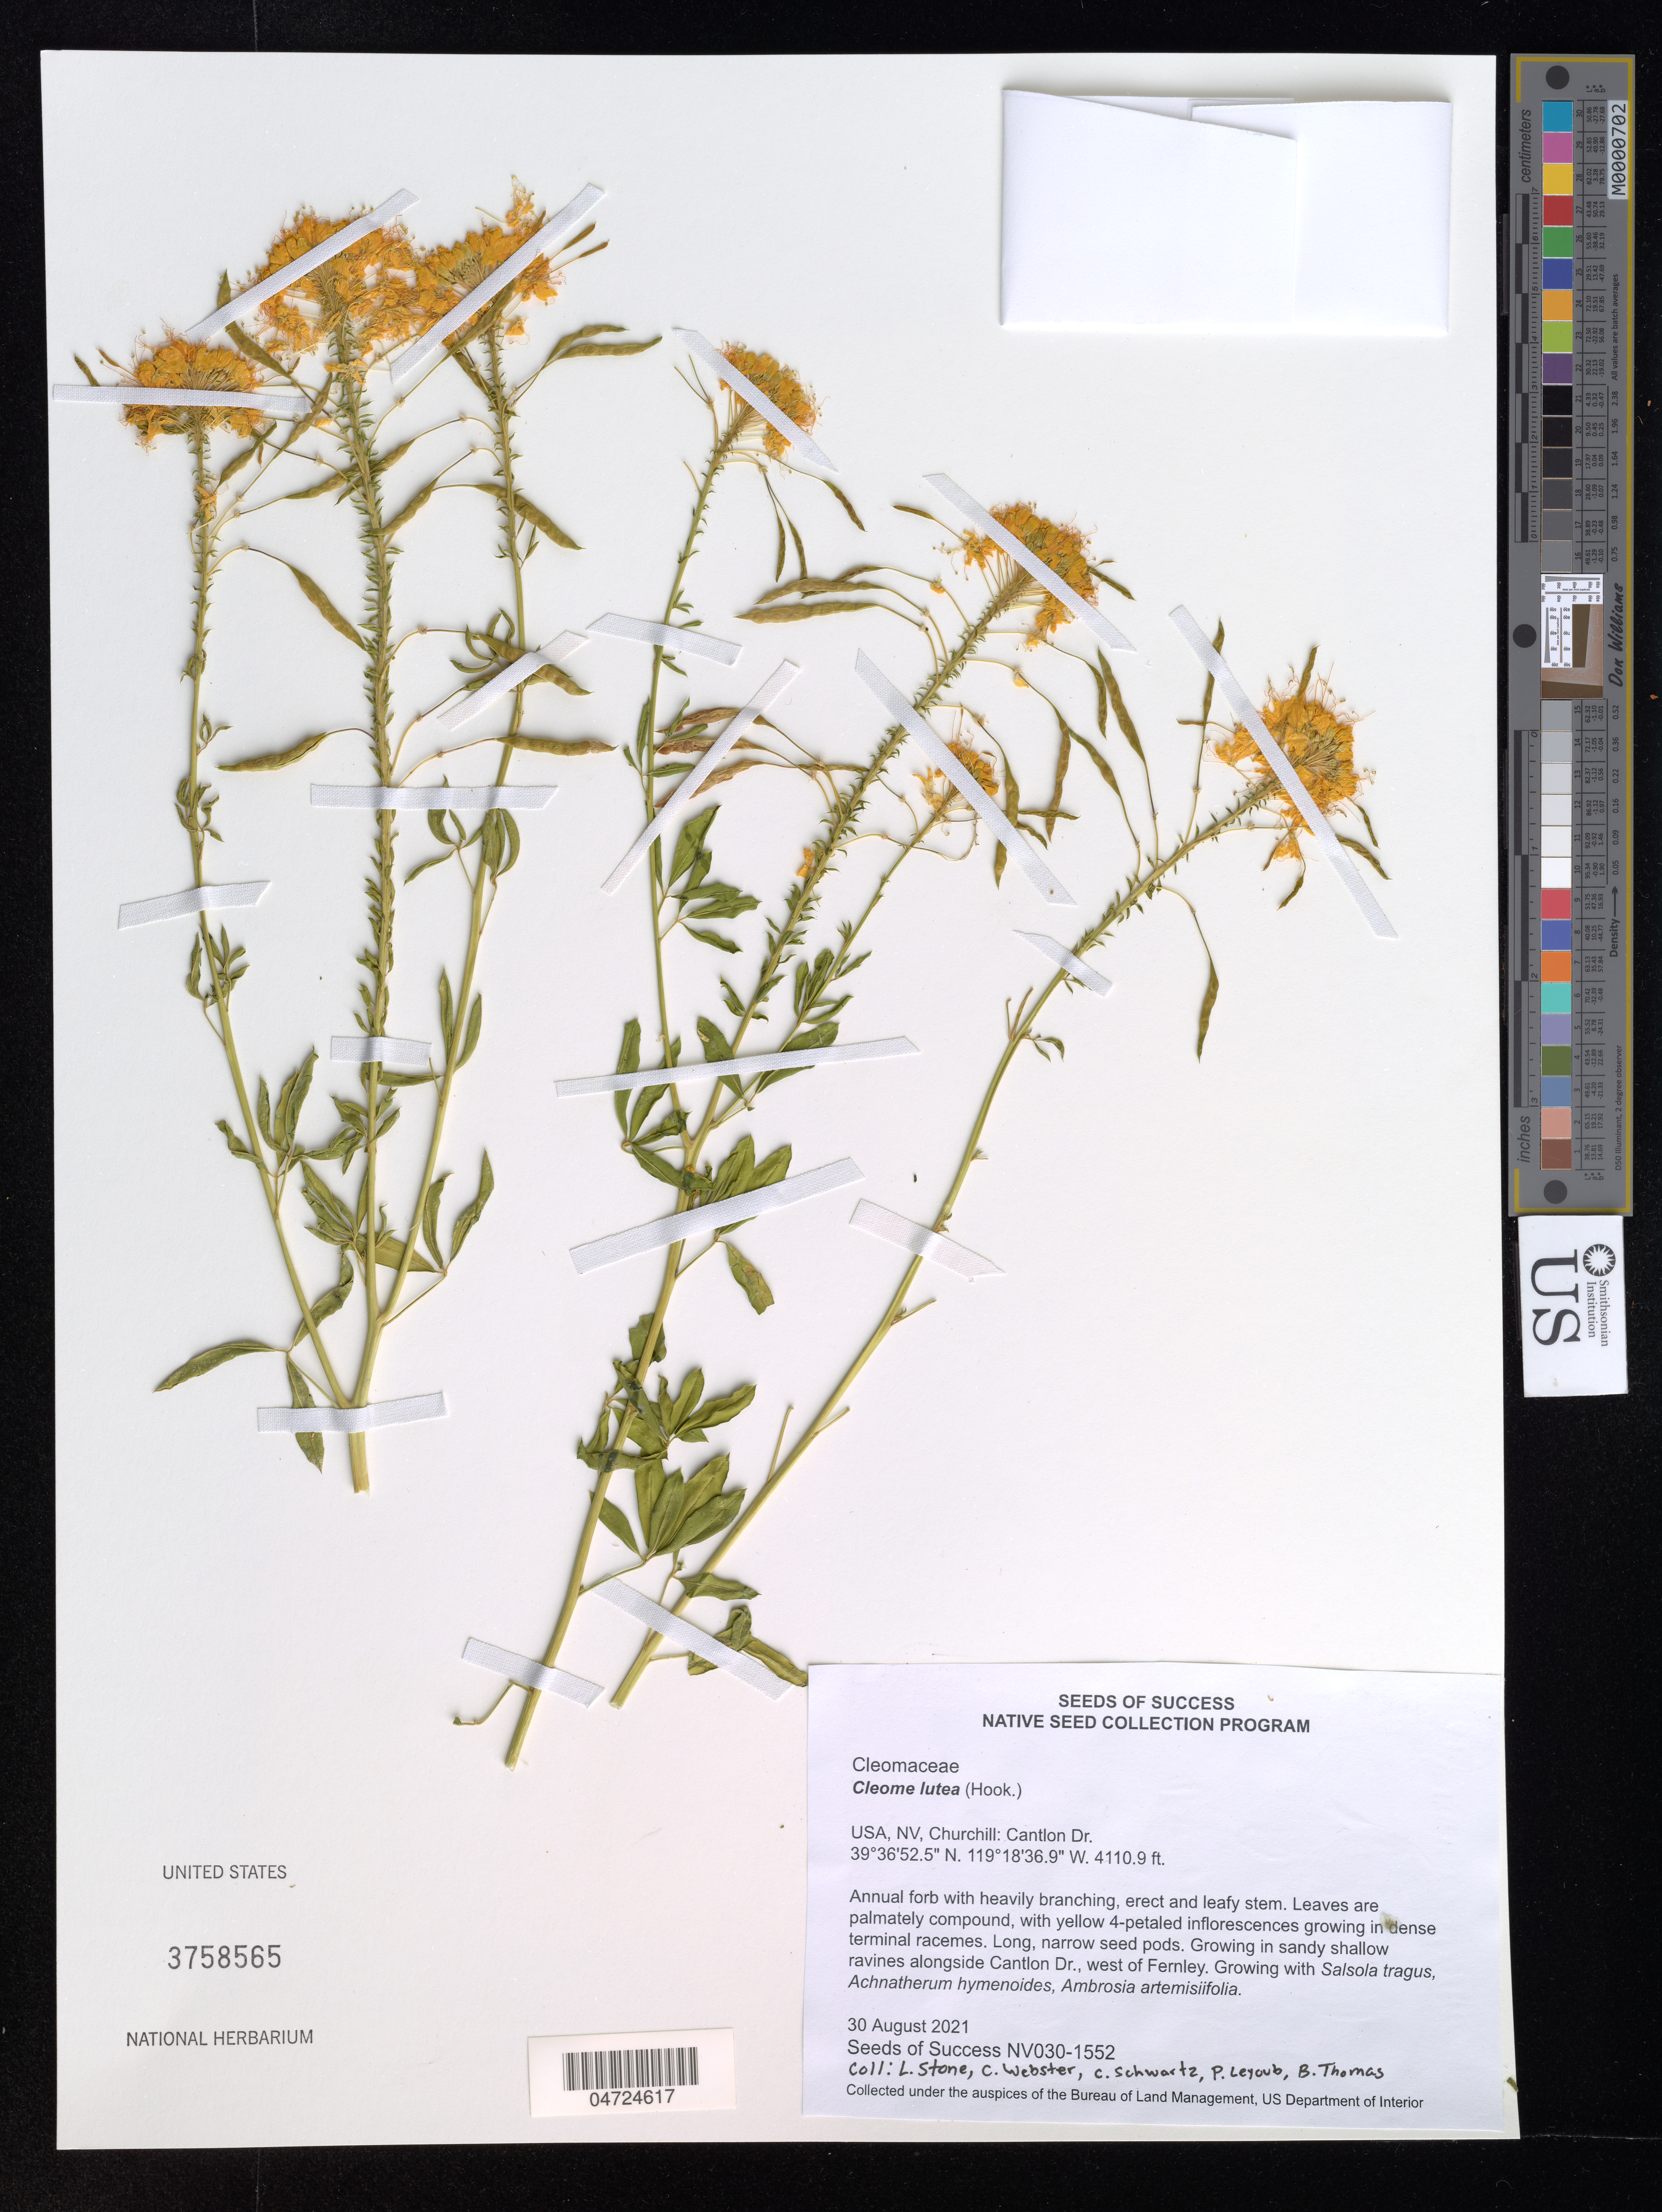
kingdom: Plantae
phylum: Tracheophyta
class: Magnoliopsida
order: Brassicales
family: Cleomaceae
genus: Cleomella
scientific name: Cleomella lutea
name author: (Hook.) Roalson & J.C. Hall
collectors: L. Stone, C. Webster, C. Schwartz, P. Leyoub & B. Thomas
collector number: NV030-1552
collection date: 2021-08-30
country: United States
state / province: Nevada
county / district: Churchill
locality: Churchill: Cantlon Dr. Growing in sandy shallow ravines alongside Cantlon Dr., west of Fernley.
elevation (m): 1253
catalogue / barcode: US 3758565